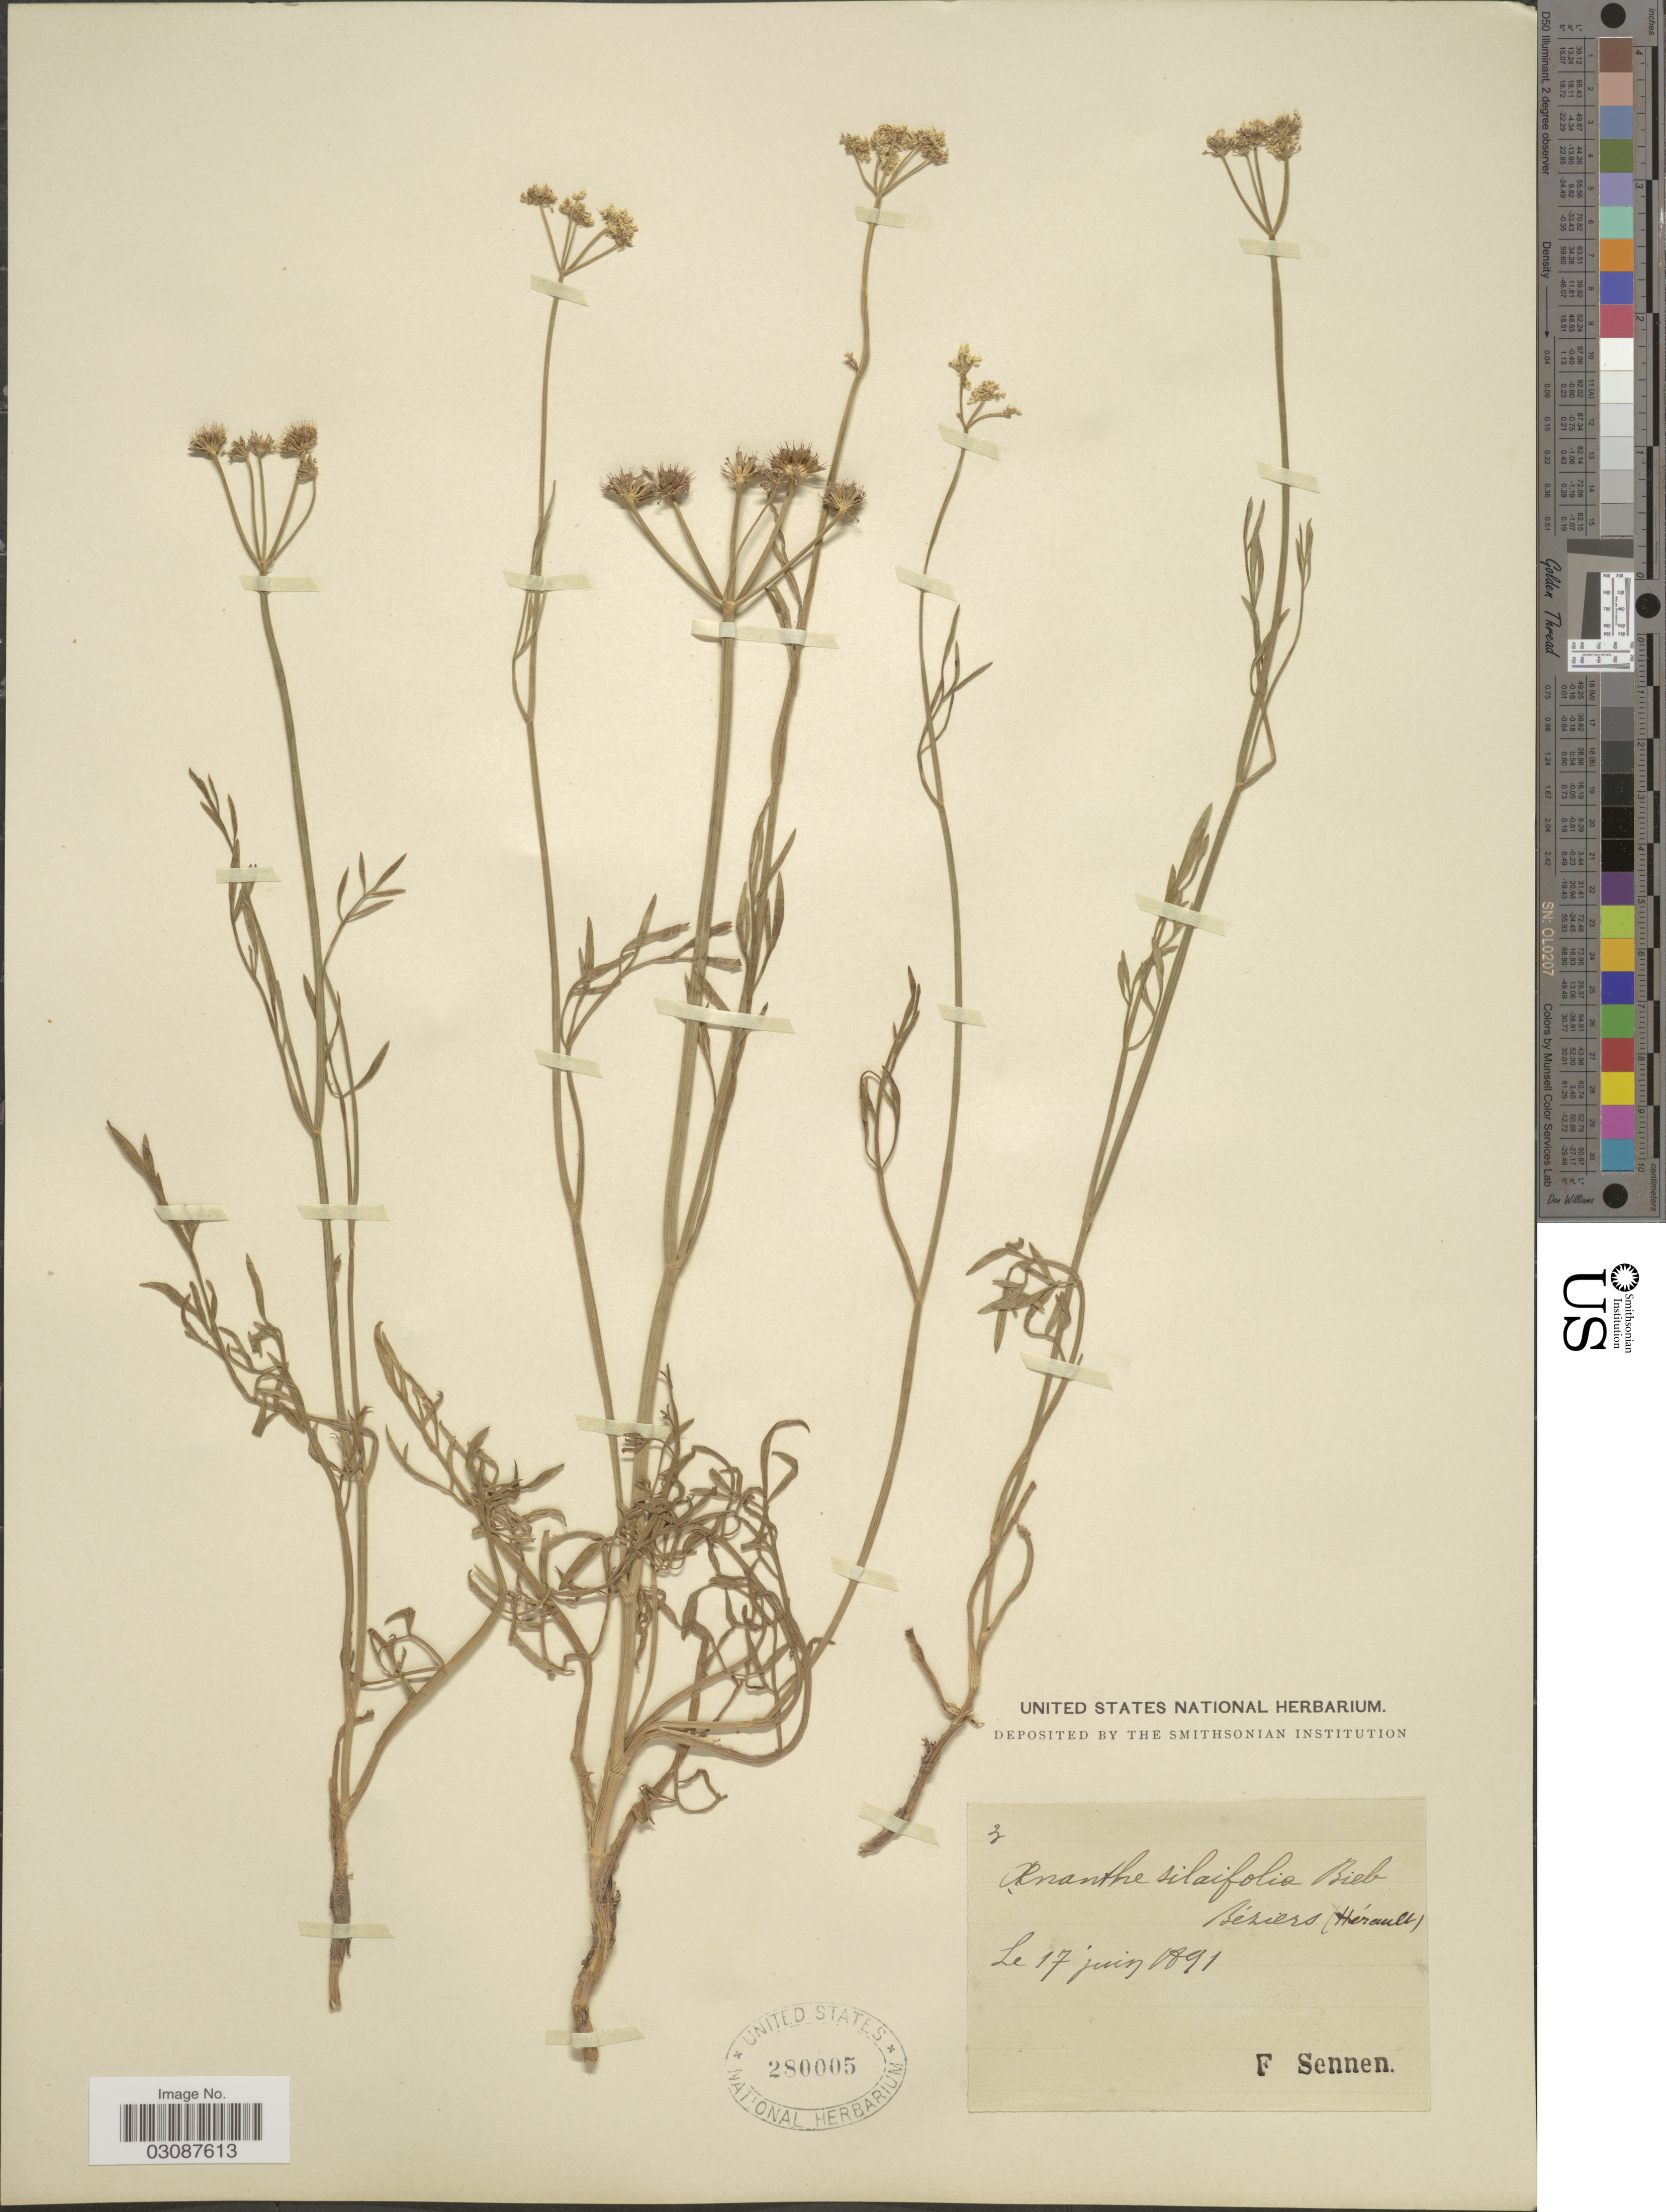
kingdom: Plantae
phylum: Tracheophyta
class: Magnoliopsida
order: Apiales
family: Apiaceae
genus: Oenanthe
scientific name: Oenanthe silaifolia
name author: M. Bieb.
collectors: E. Sennen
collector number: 3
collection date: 1891-06-17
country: France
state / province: Occitanie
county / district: Hérault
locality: Bézieras (Hérault).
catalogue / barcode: US 280005